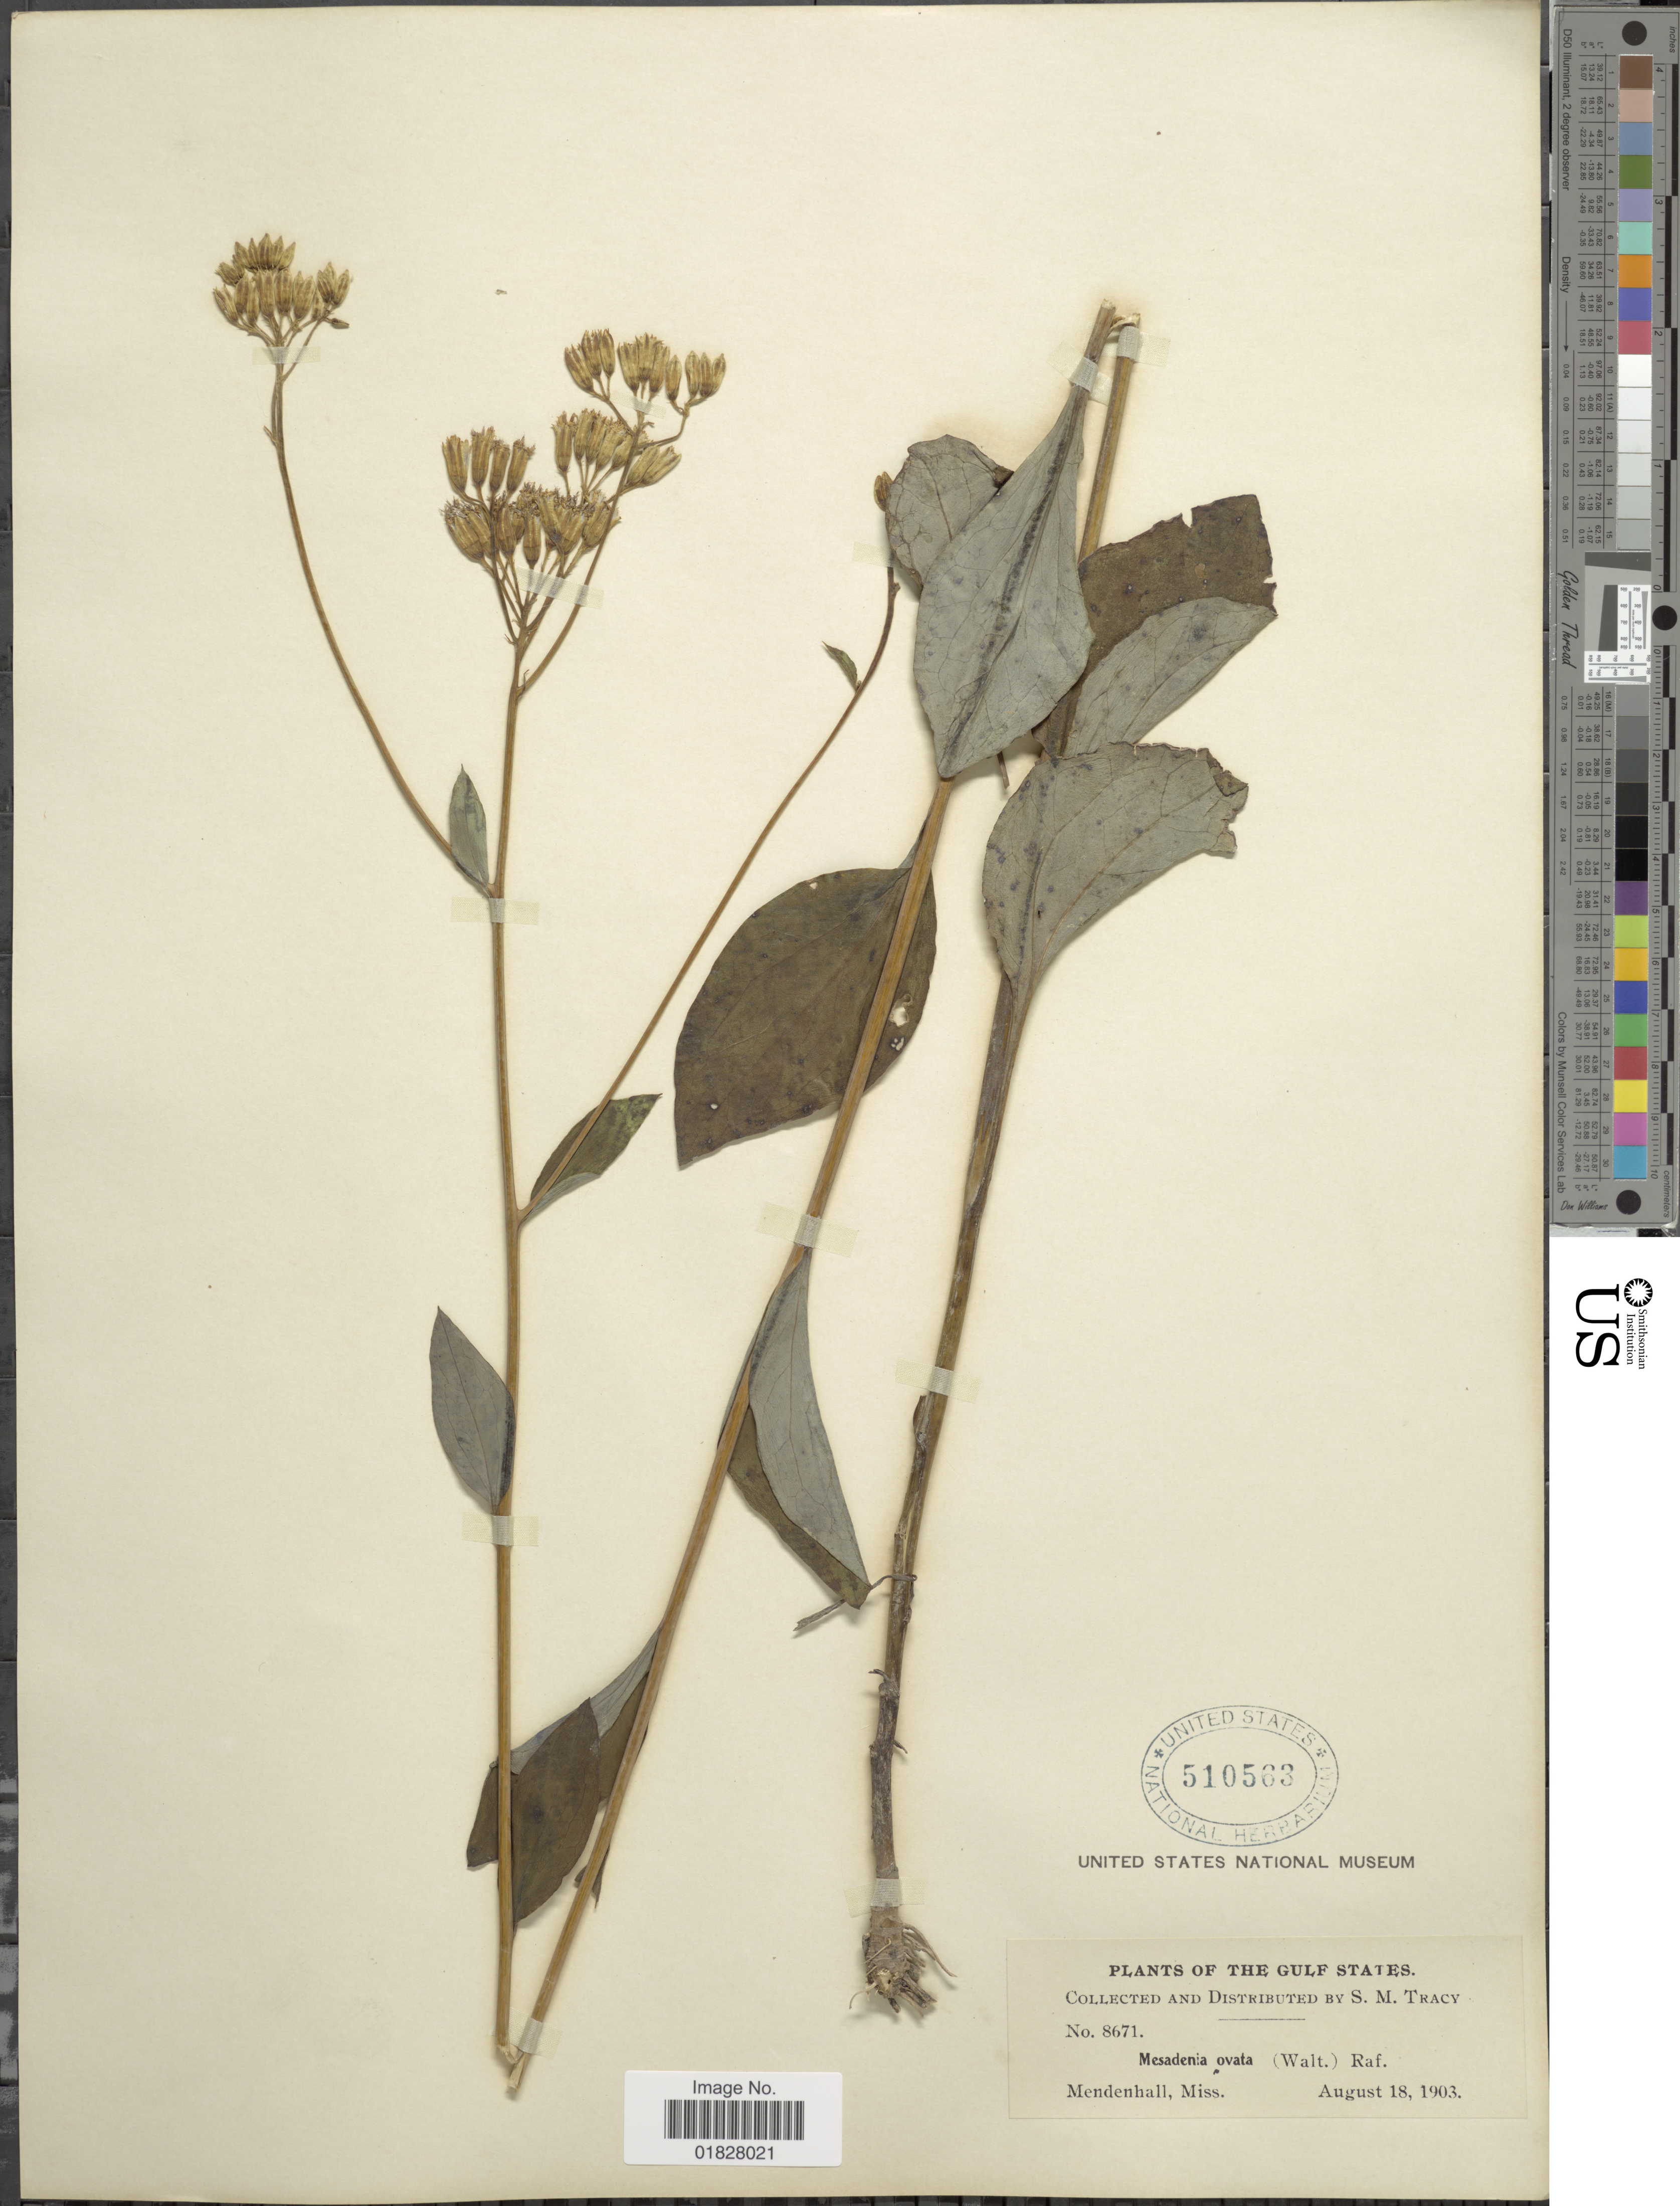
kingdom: Plantae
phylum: Tracheophyta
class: Magnoliopsida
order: Asterales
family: Asteraceae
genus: Arnoglossum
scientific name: Arnoglossum ovatum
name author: (Walter) H. Rob.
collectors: S. M. Tracy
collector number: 8671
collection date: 1903-08-18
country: United States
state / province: Mississippi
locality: Gulf States. Mendenhall, Miss.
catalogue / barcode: US 510563